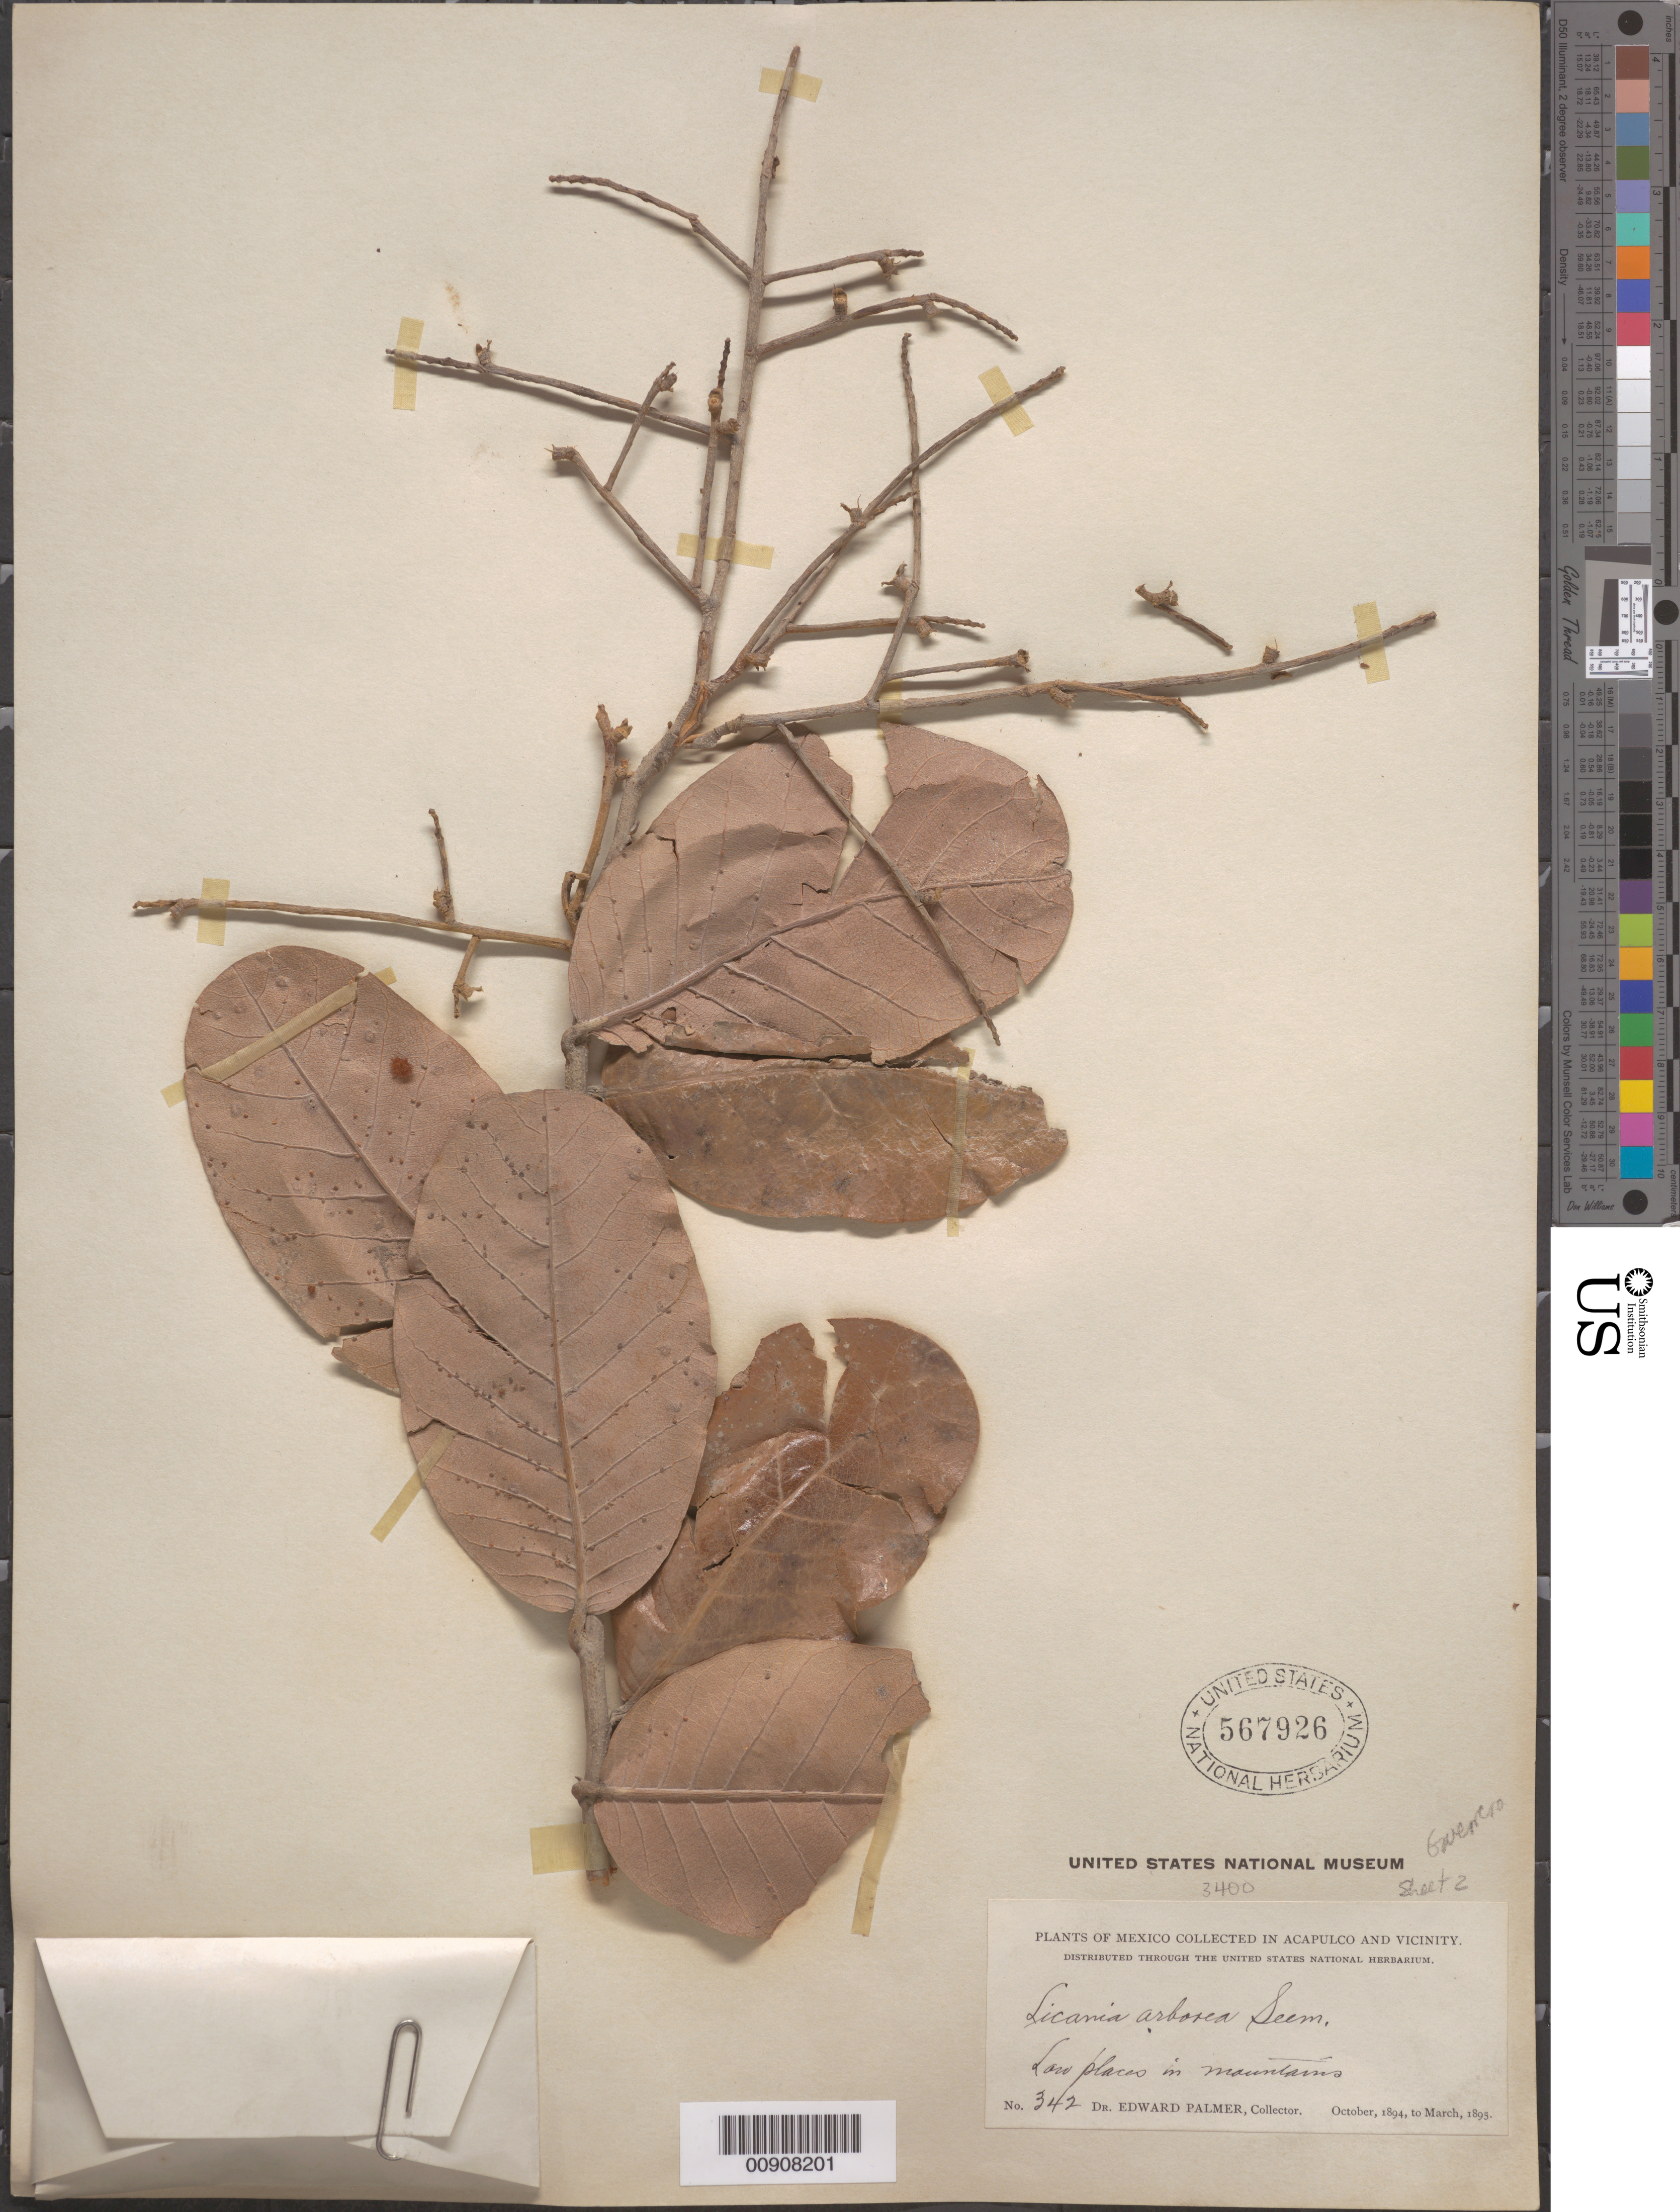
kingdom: Plantae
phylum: Tracheophyta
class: Magnoliopsida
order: Malpighiales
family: Chrysobalanaceae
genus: Microdesmia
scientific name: Microdesmia arborea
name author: (Seem.) Sothers & Prance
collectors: E. Palmer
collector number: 342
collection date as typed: Oct 1894 to -- Mar 1895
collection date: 1894-10/1895-03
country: Mexico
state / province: Guerrero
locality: Acapulco and vicinity.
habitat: Low places in mountains.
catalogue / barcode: US 567926